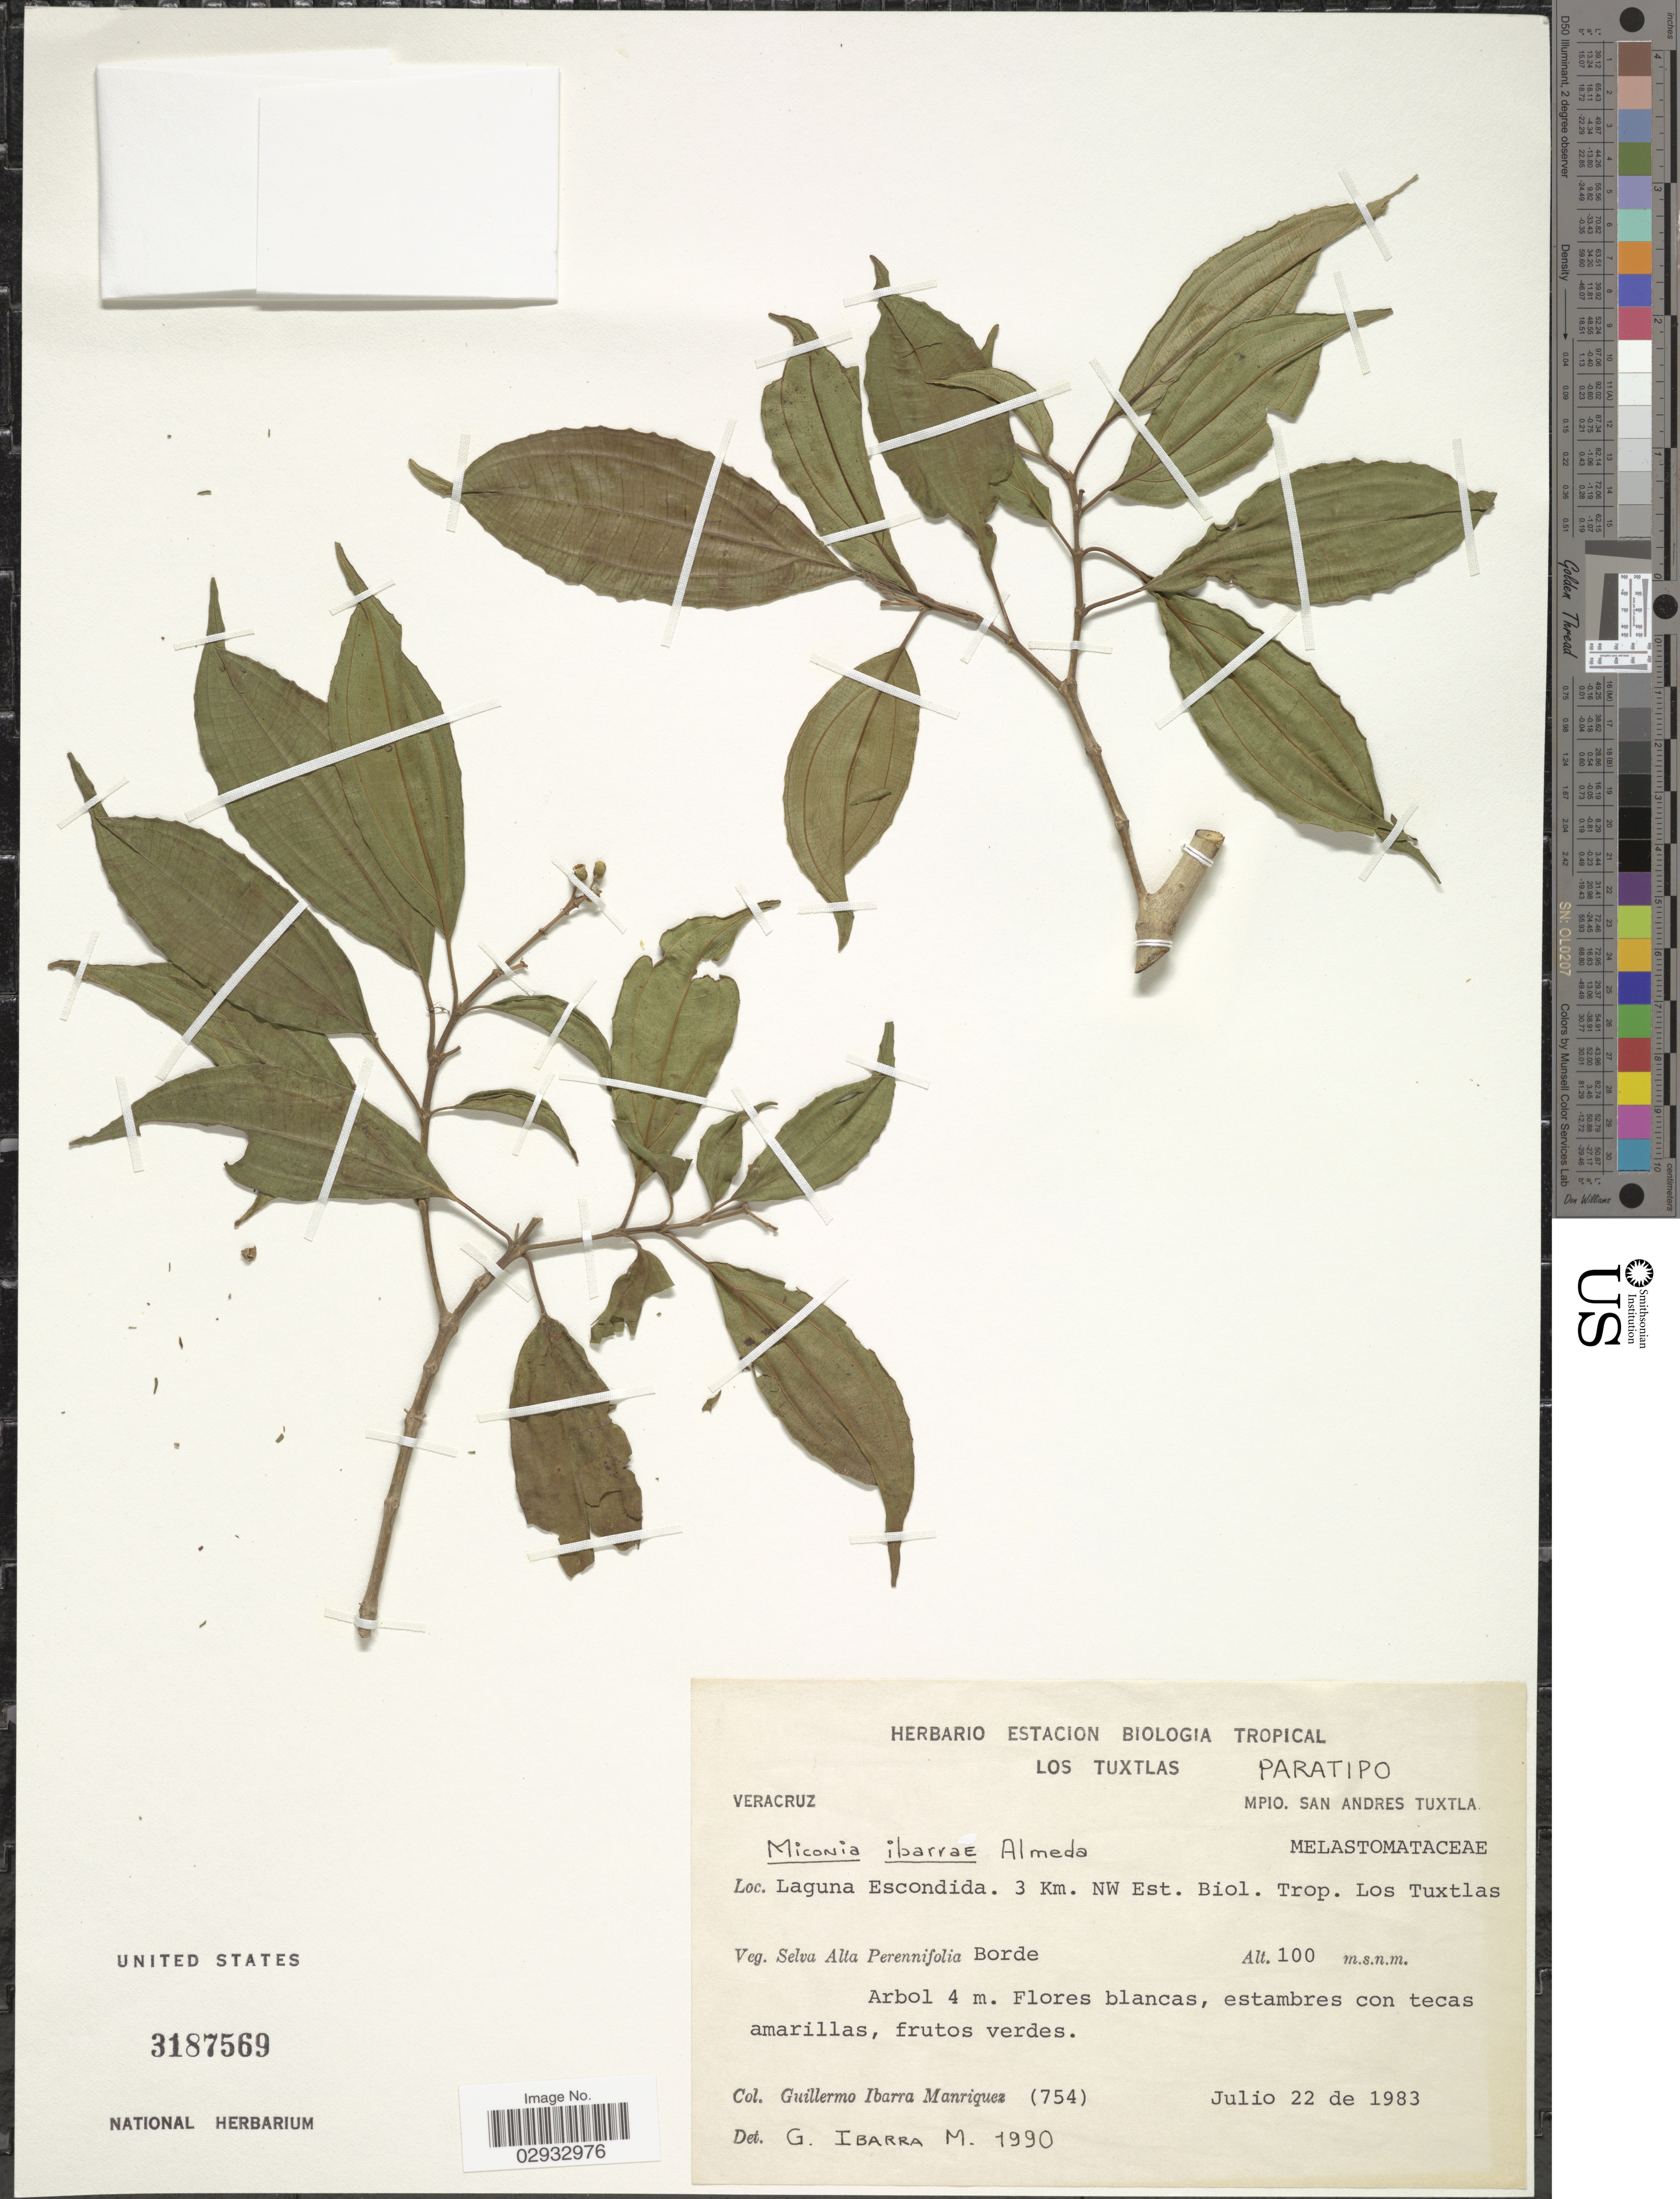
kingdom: Plantae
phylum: Tracheophyta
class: Magnoliopsida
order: Myrtales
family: Melastomataceae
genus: Miconia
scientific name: Miconia ibaguensis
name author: (Bonpl.) Triana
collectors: G. Ibarra M.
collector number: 754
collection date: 1983-07-22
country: Mexico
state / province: Veracruz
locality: Veracruz. Mpio. San Andres Tuxtla. Laguna Escondida. 3 Km. NW Est. Biol. Trop. Los Tuxtlas.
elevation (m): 100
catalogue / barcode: US 3187569